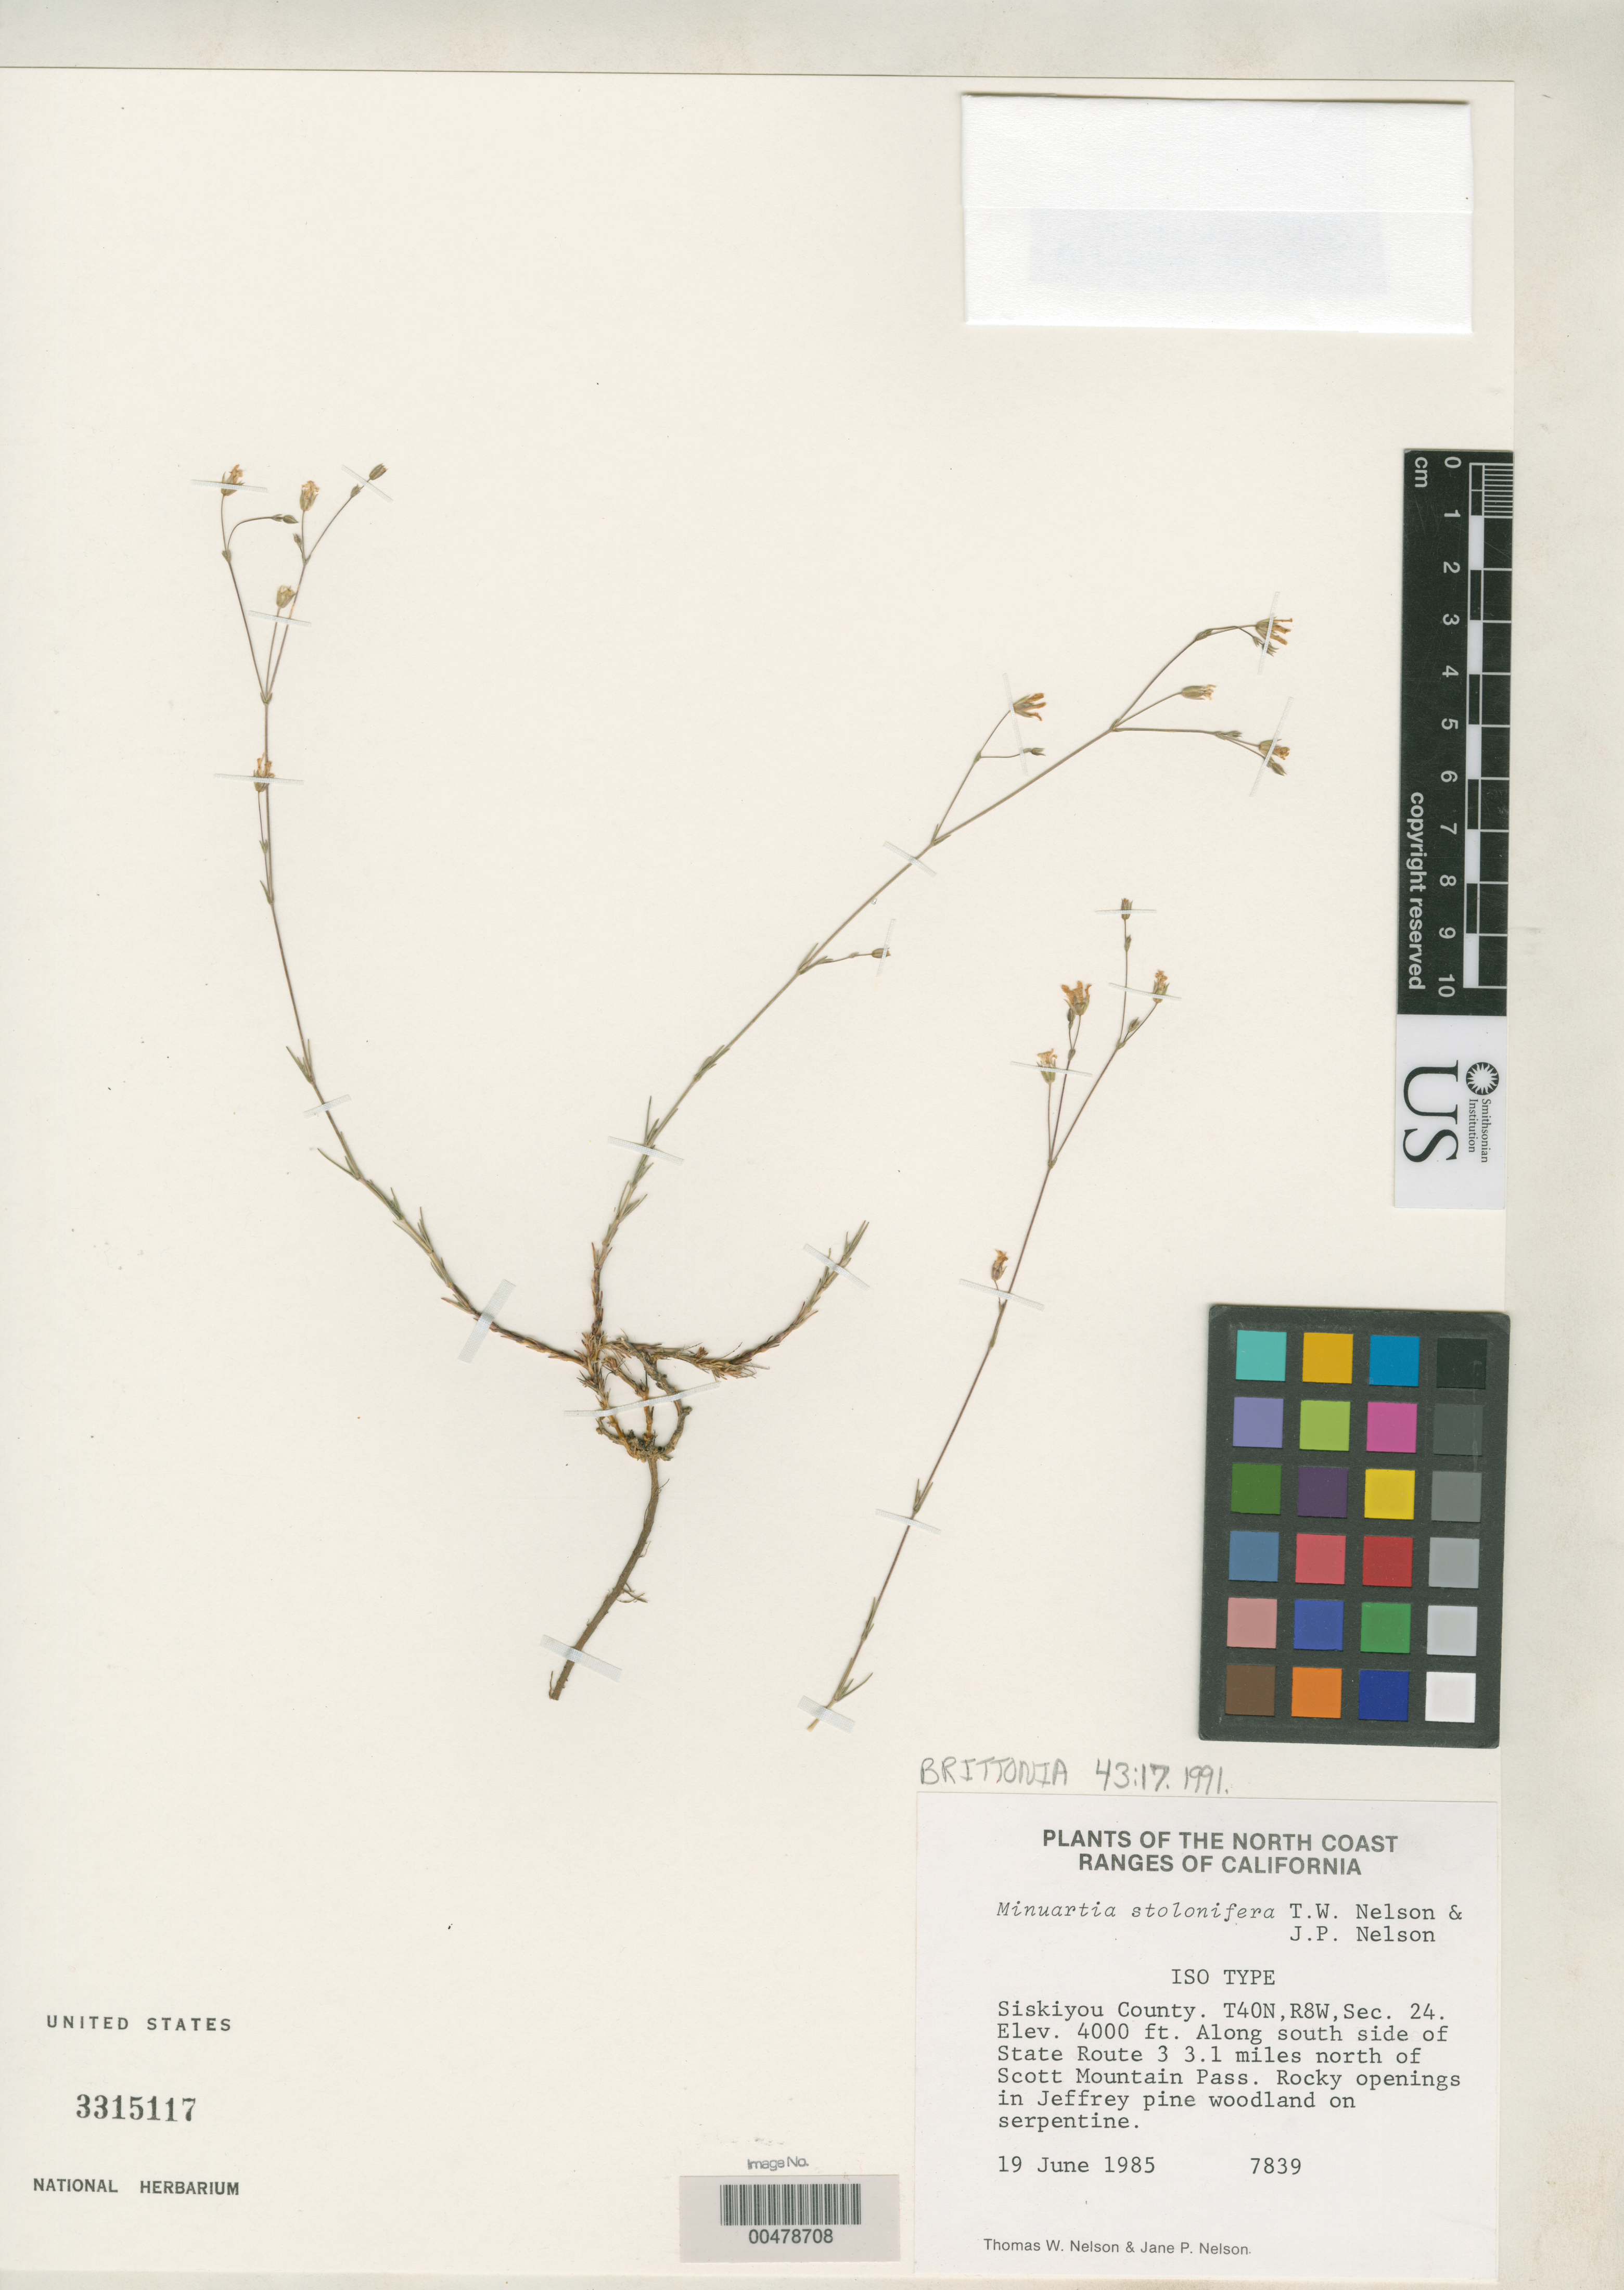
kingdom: Plantae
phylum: Tracheophyta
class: Magnoliopsida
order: Caryophyllales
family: Caryophyllaceae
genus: Minuartia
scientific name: Minuartia stolonifera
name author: T.W. Nelson & J.P. Nelson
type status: Isotype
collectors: T. W. Nelson & J. P. Nelson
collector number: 7839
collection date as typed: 19 Jun 1985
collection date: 1985-06-19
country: United States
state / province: California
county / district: Siskiyou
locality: Along S side of state route 3, 3.1 mi N of Scott Mountain pass, T40n,r8w, sec. 24.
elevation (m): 1219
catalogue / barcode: US 3315117